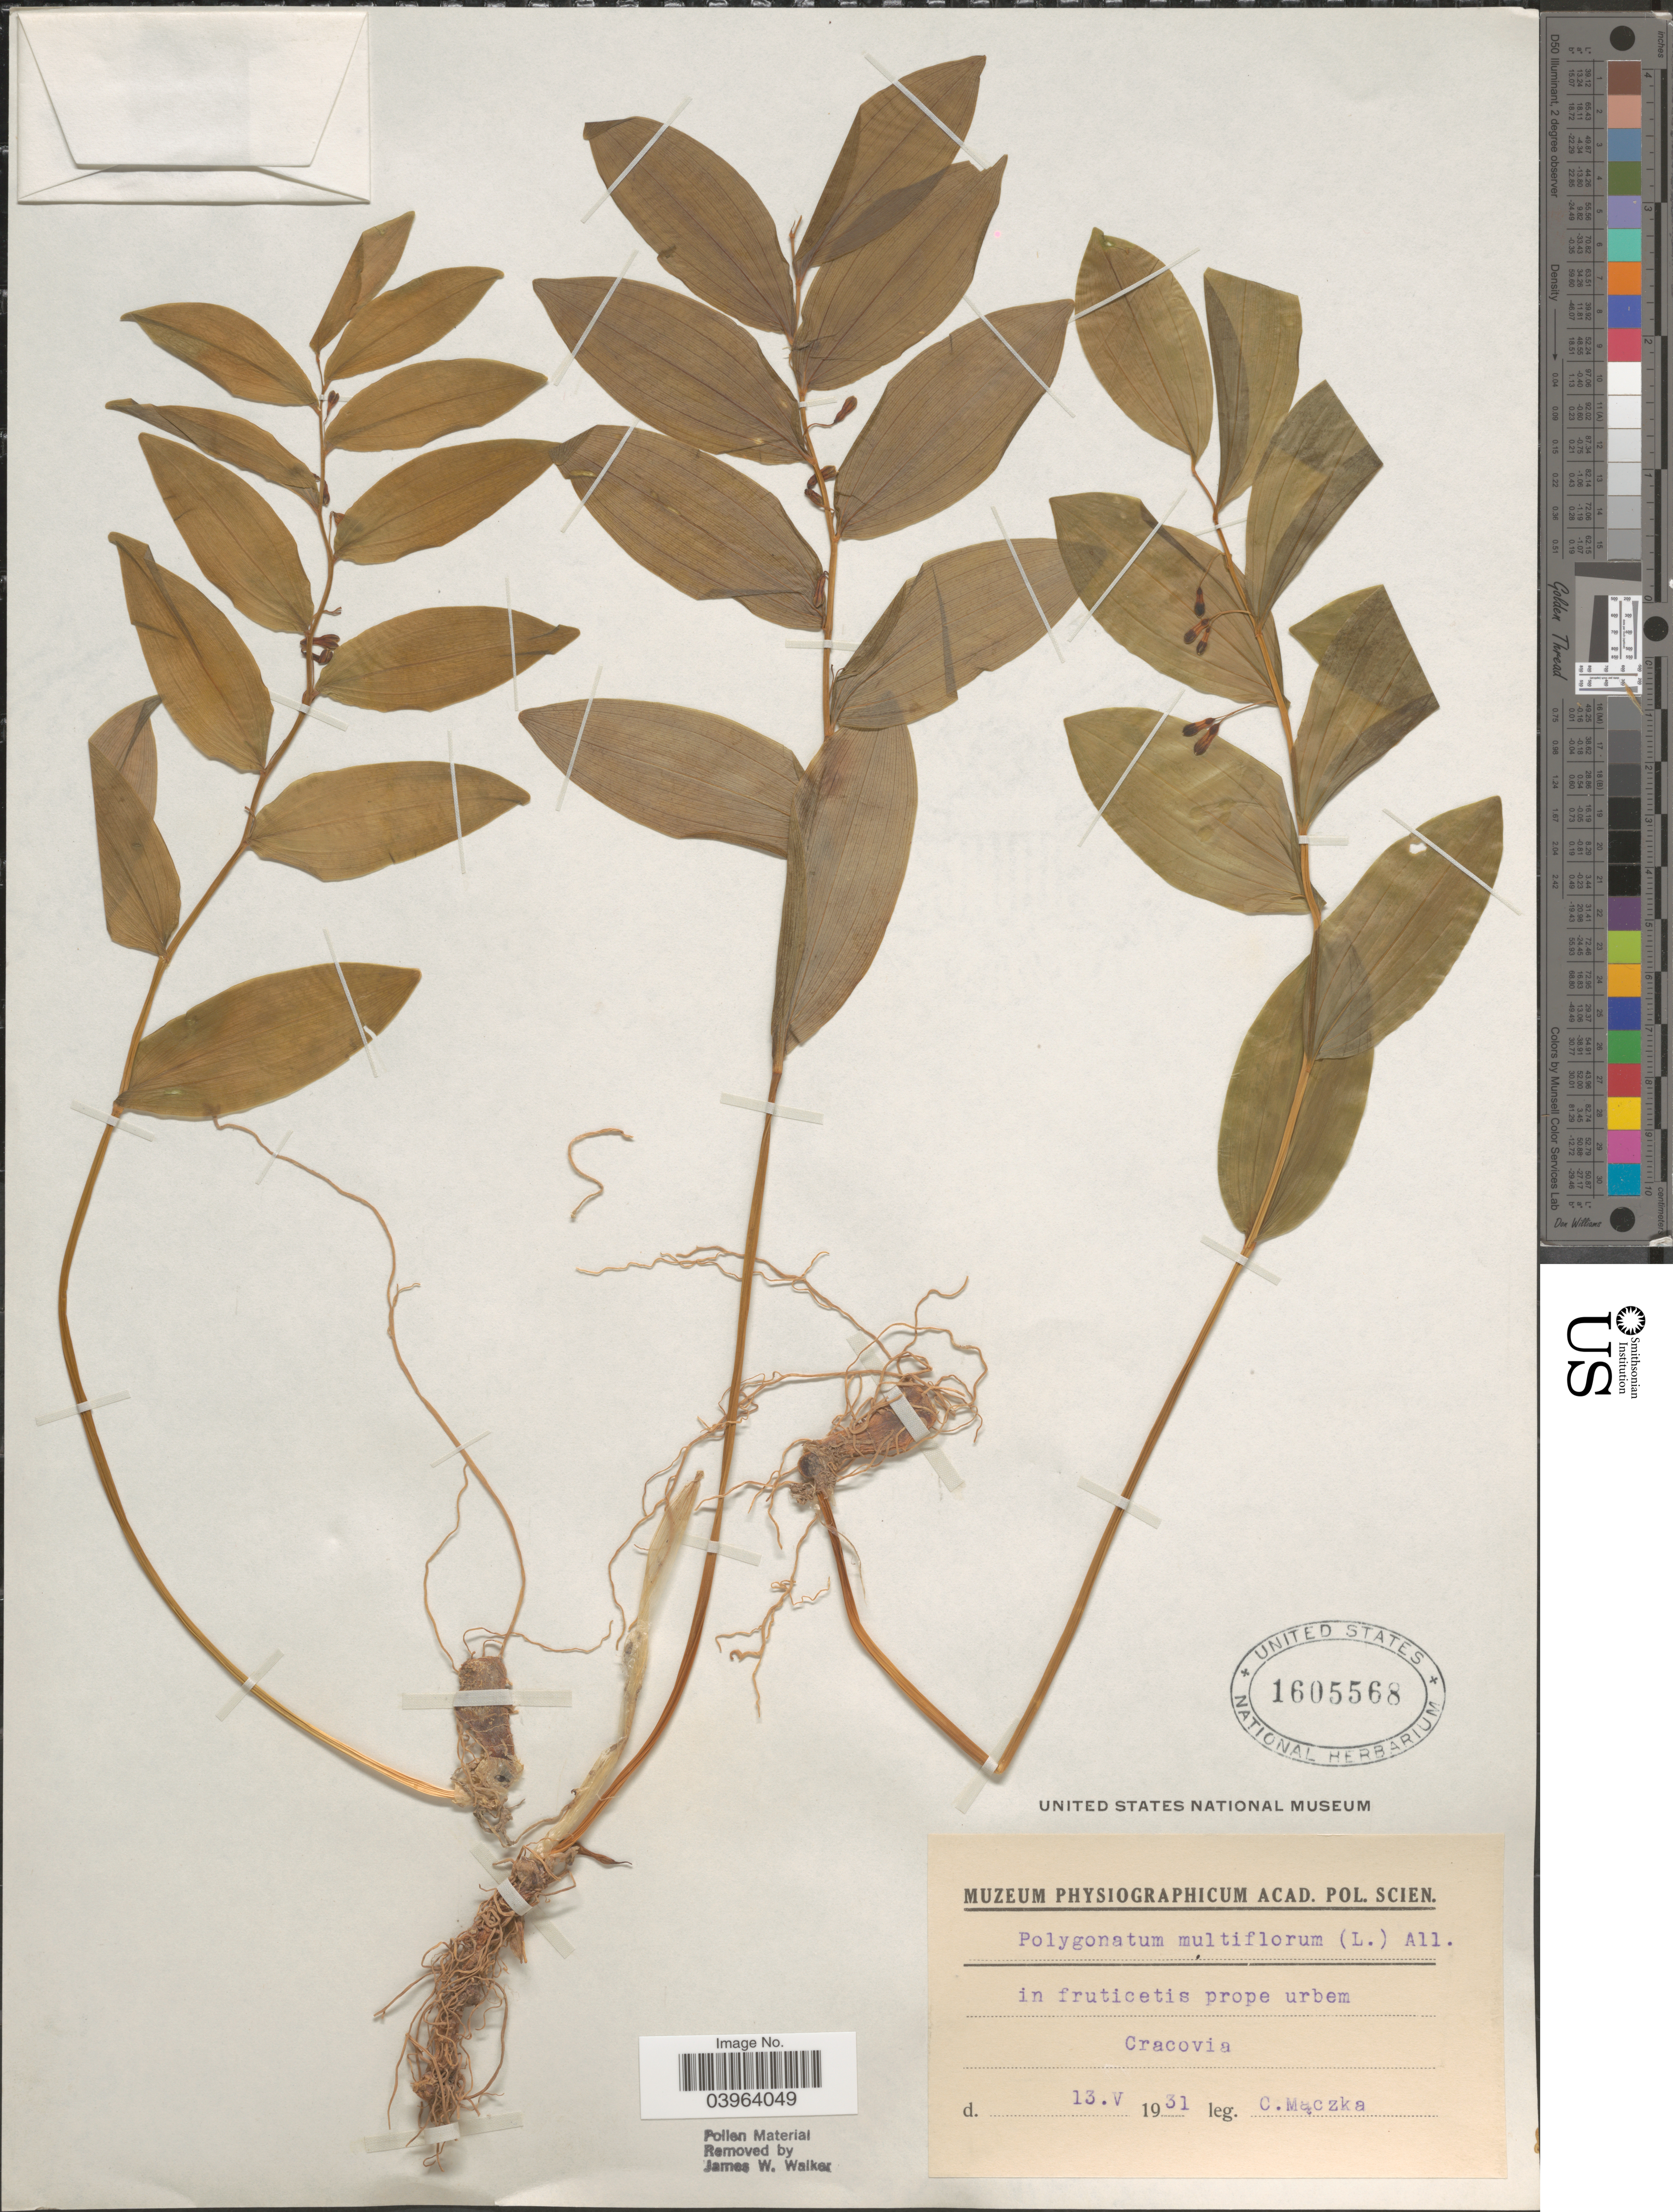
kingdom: Plantae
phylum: Tracheophyta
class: Liliopsida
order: Asparagales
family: Asparagaceae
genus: Polygonatum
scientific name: Polygonatum multiflorum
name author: (L.) All.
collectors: C. Mączka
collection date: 1931-05-13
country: Poland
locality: In fruticetis prope urbem Cracovia.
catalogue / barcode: US 1605568